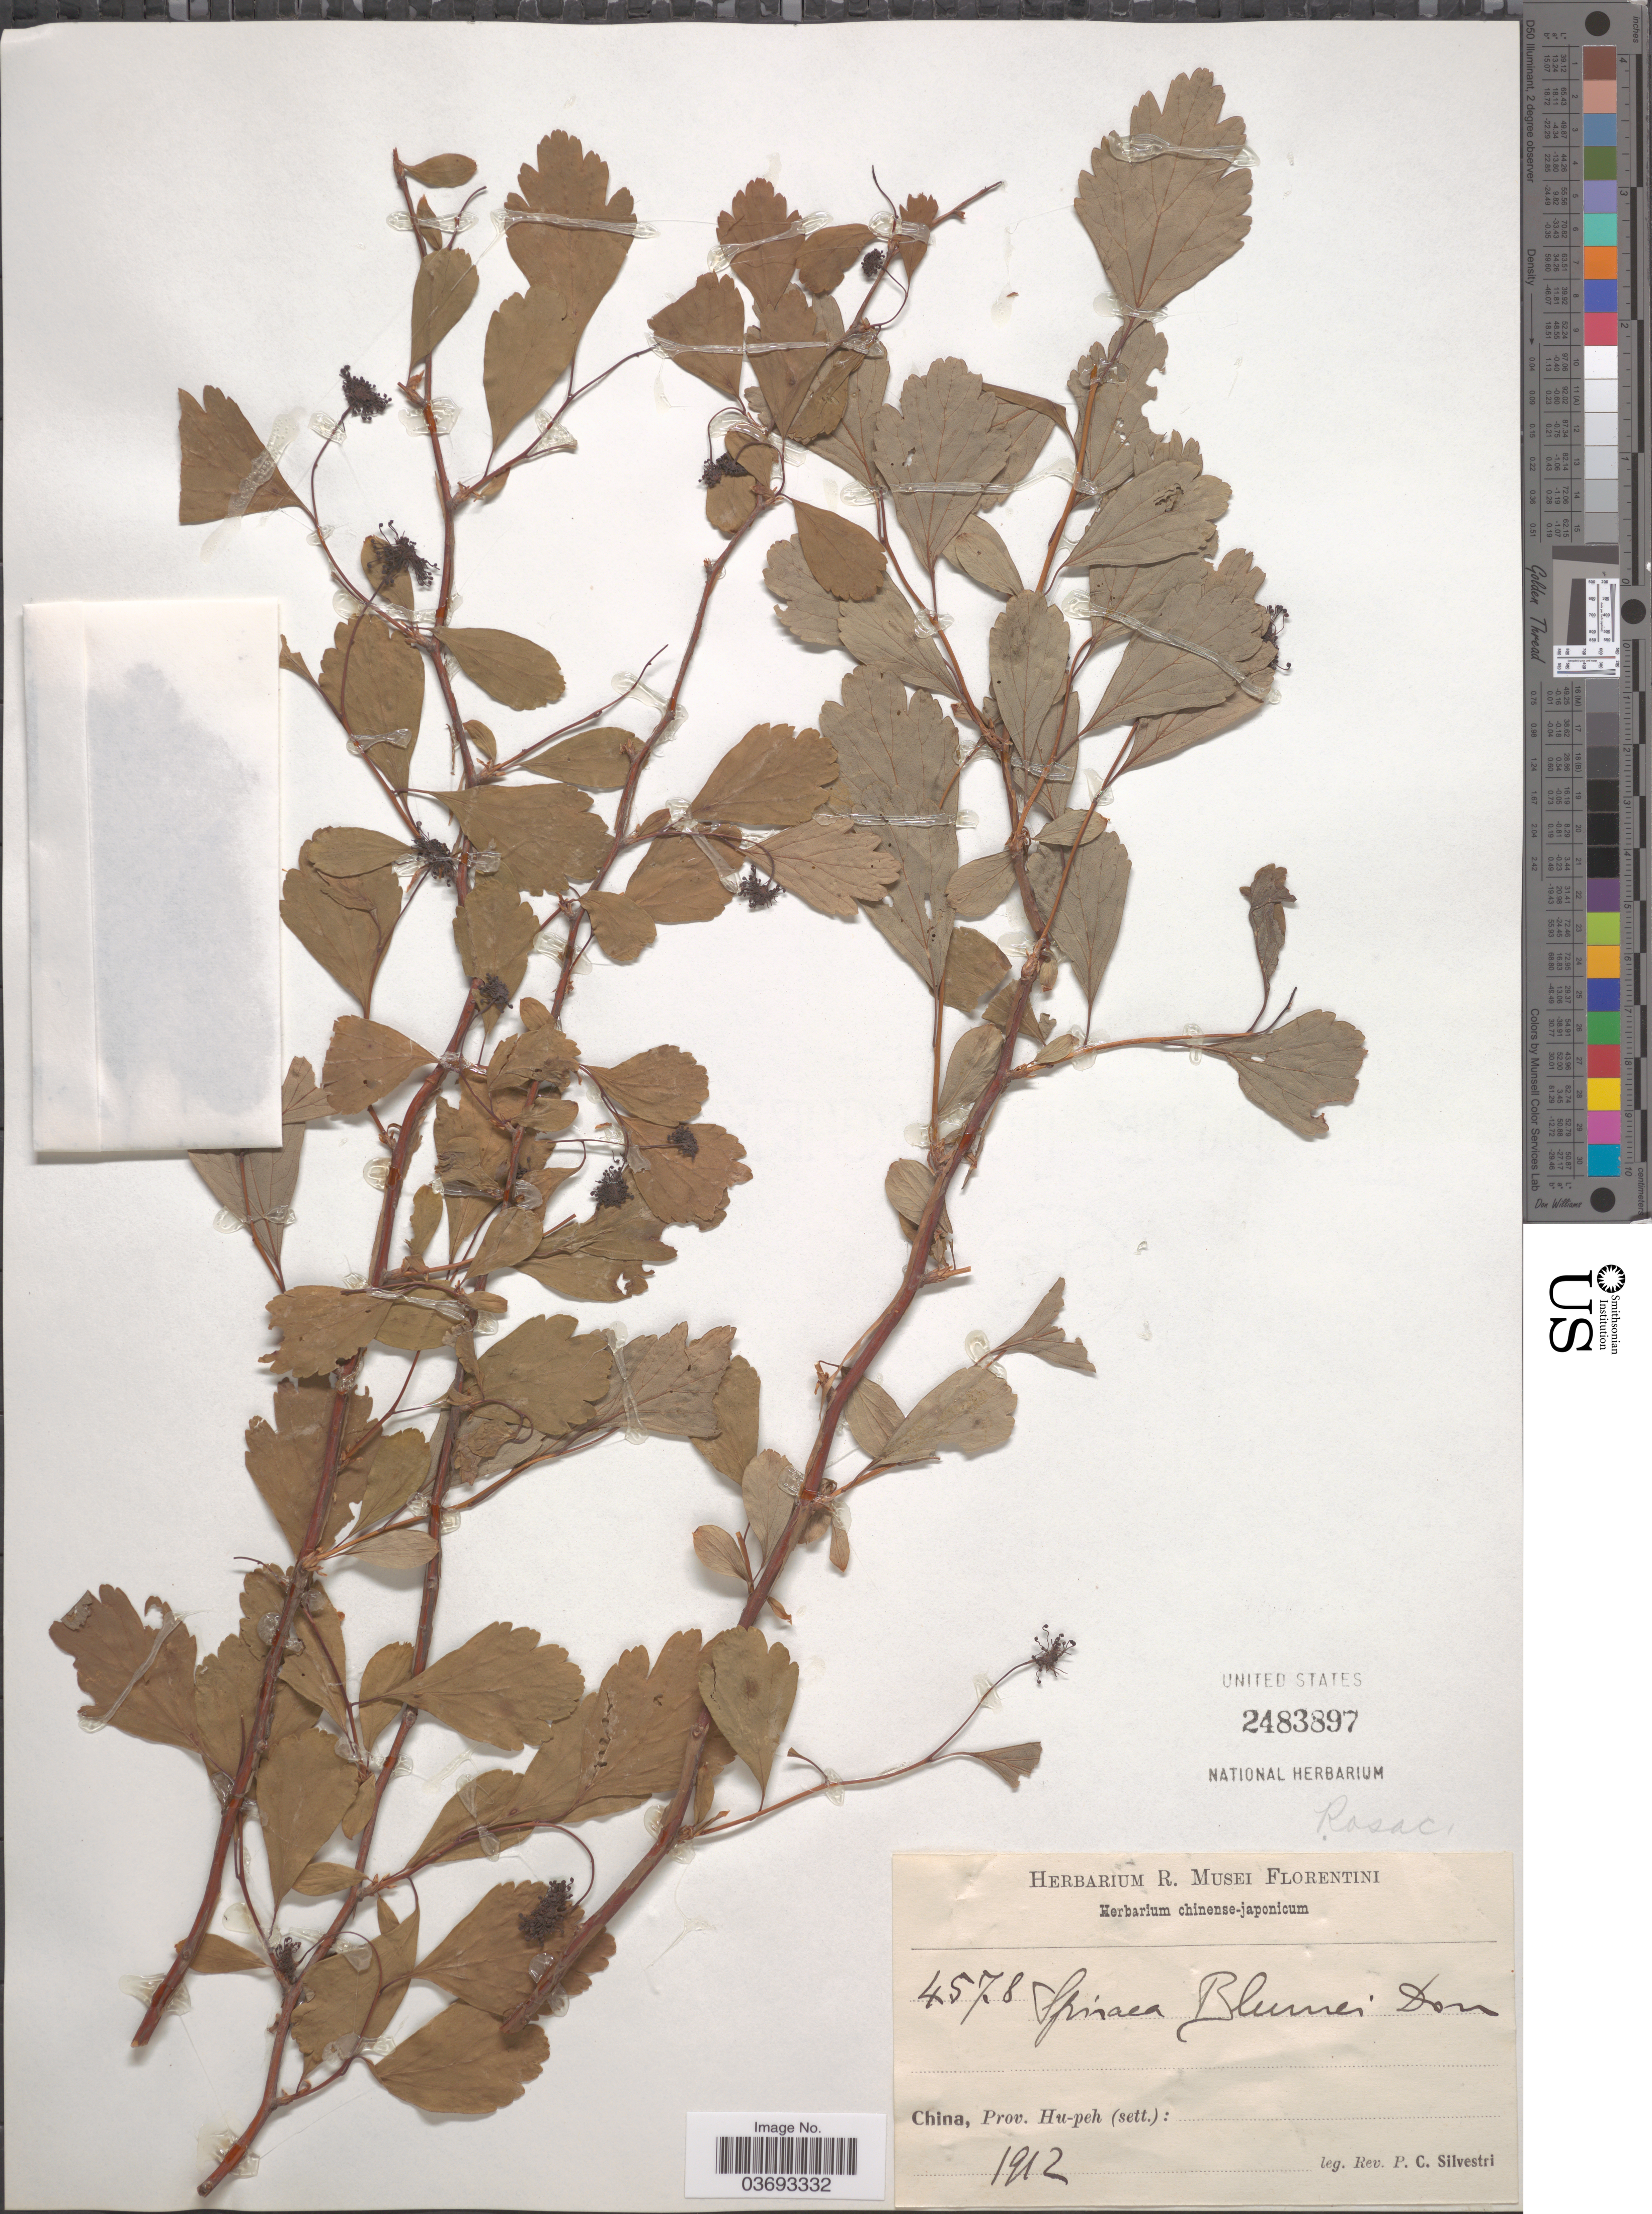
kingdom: Plantae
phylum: Tracheophyta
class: Magnoliopsida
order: Rosales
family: Rosaceae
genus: Spiraea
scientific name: Spiraea blumei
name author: G. Don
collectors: P. Silvestri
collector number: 4578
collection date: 1912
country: China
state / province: Hubei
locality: Prov. Hu-peh (sett.).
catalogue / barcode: US 2483897